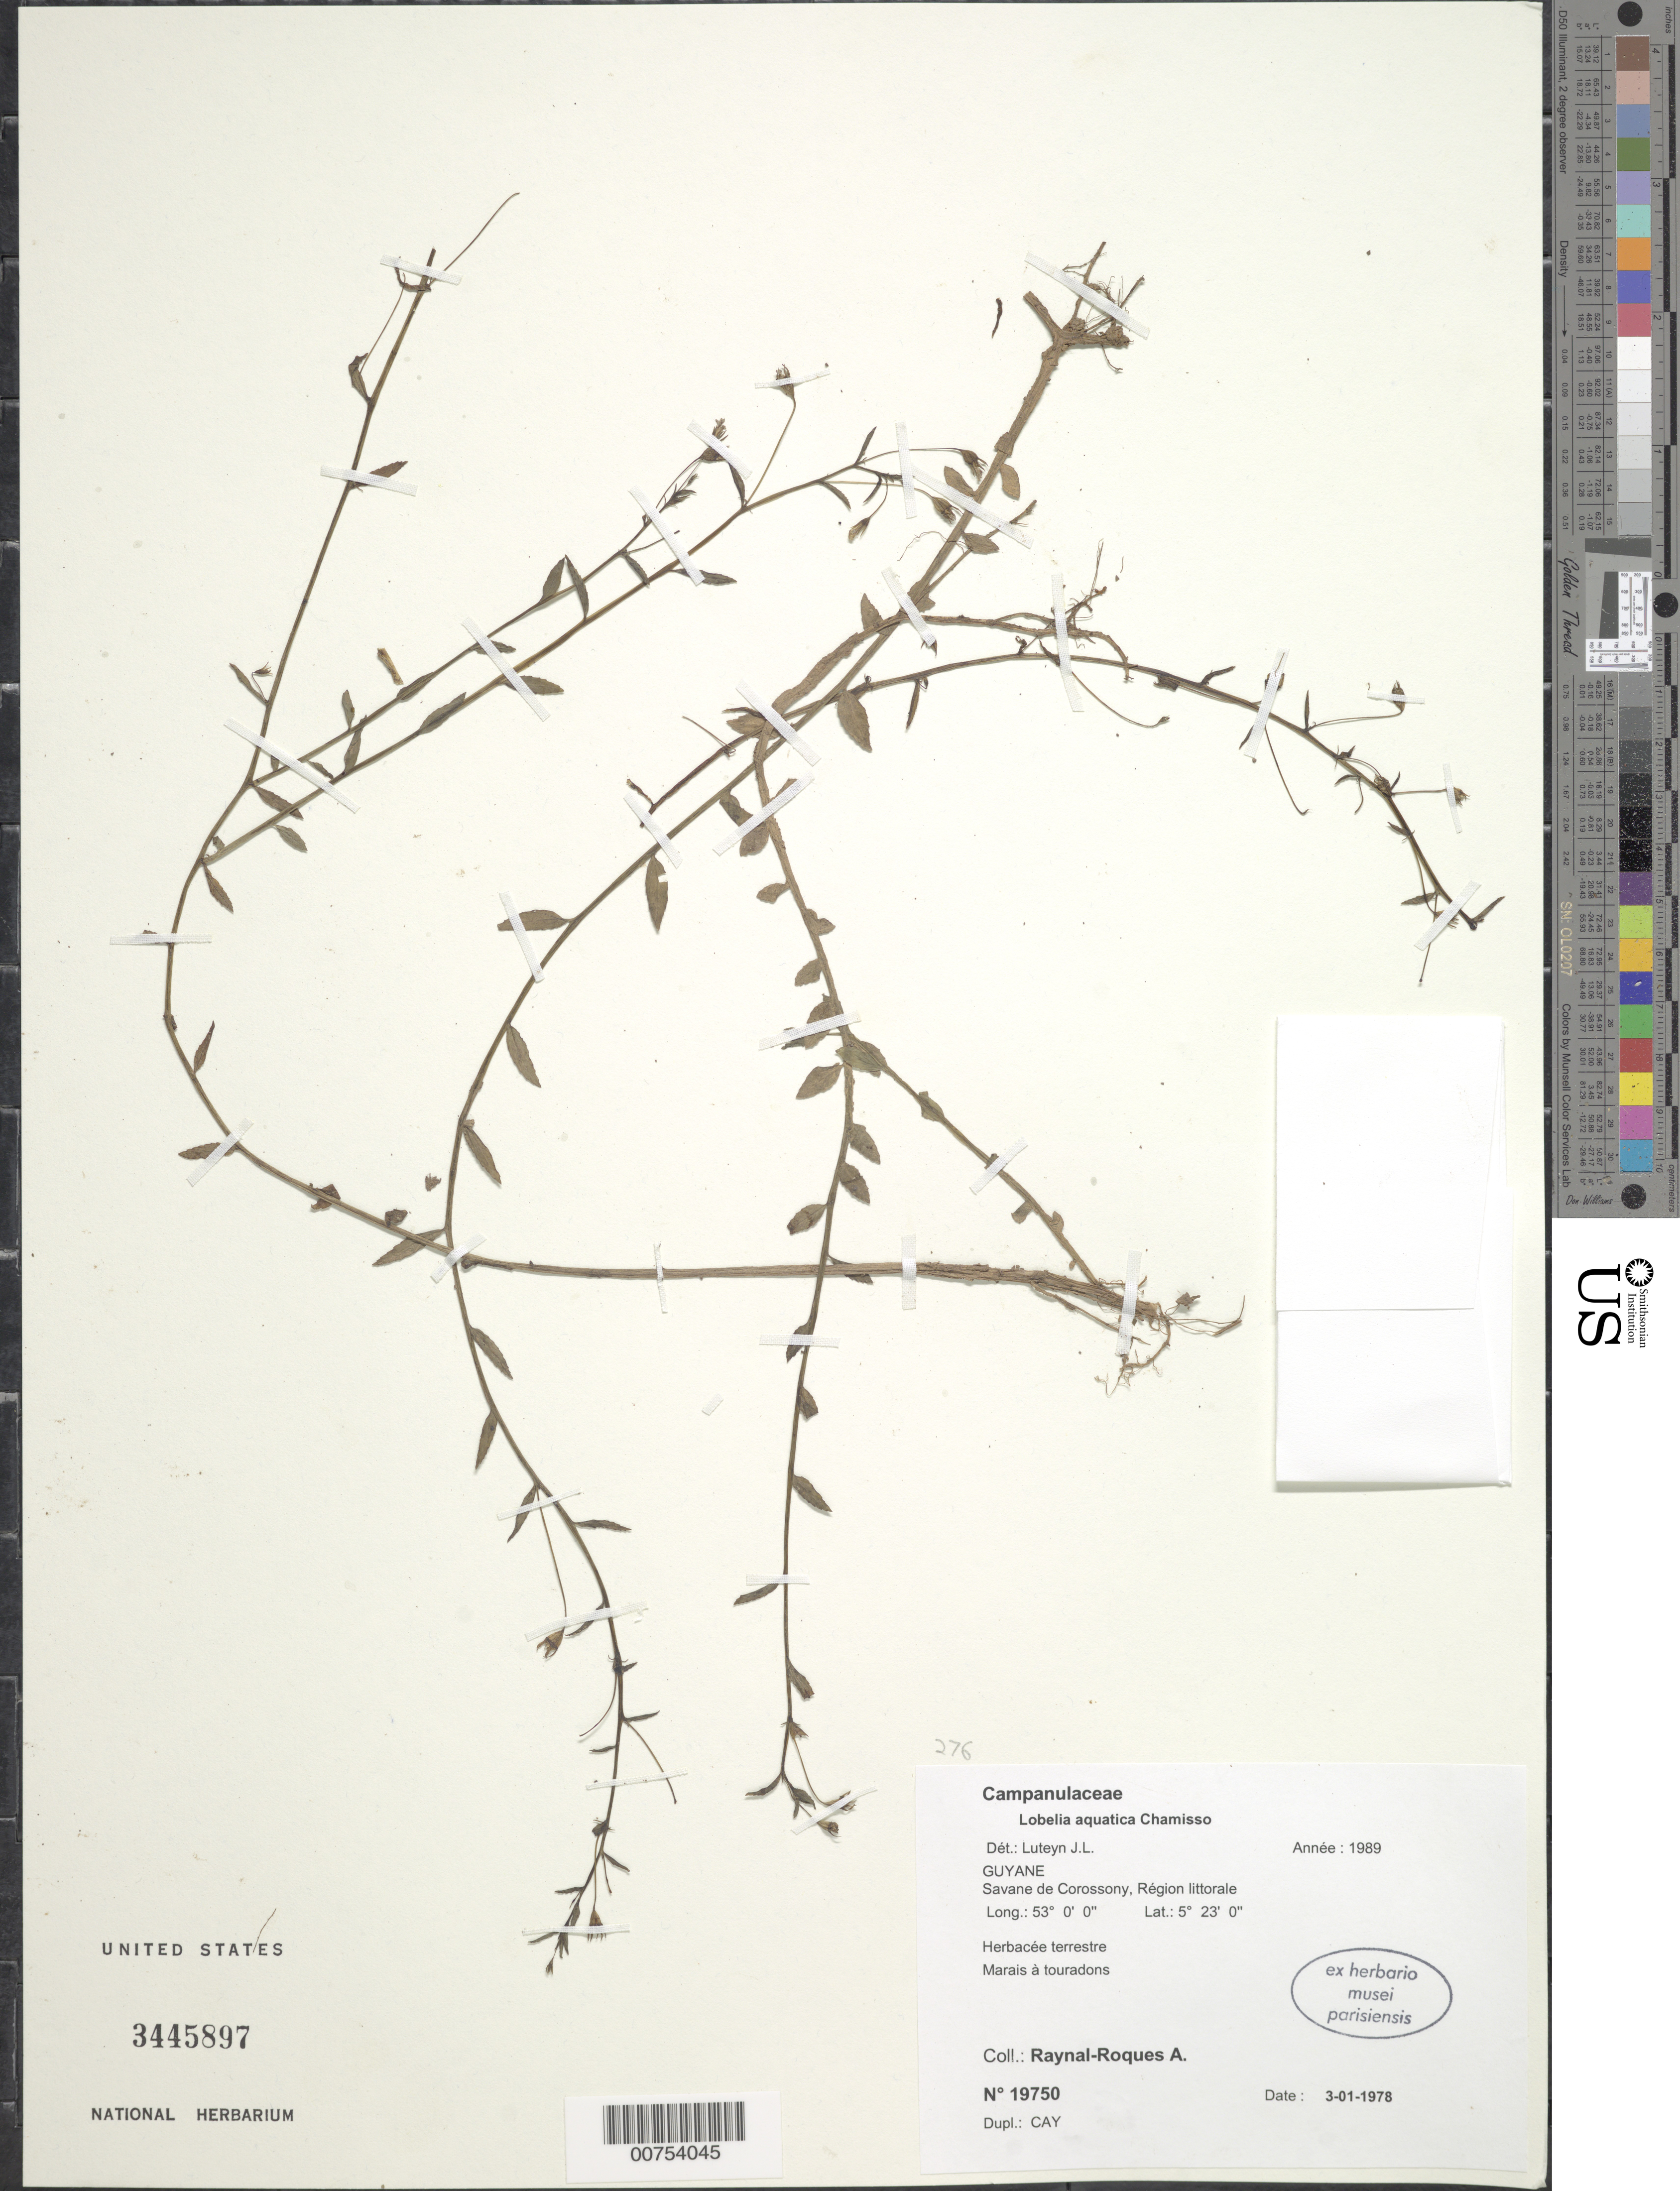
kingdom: Plantae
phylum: Tracheophyta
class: Magnoliopsida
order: Asterales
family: Campanulaceae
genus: Lobelia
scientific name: Lobelia aquatica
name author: Cham.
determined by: Luteyn, J. L.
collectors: A. M. Raynal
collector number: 19750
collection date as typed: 3-Jan-78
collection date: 1978-01-03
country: French Guiana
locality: Savane de Corossony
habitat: Marais a touradons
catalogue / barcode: US 3445897